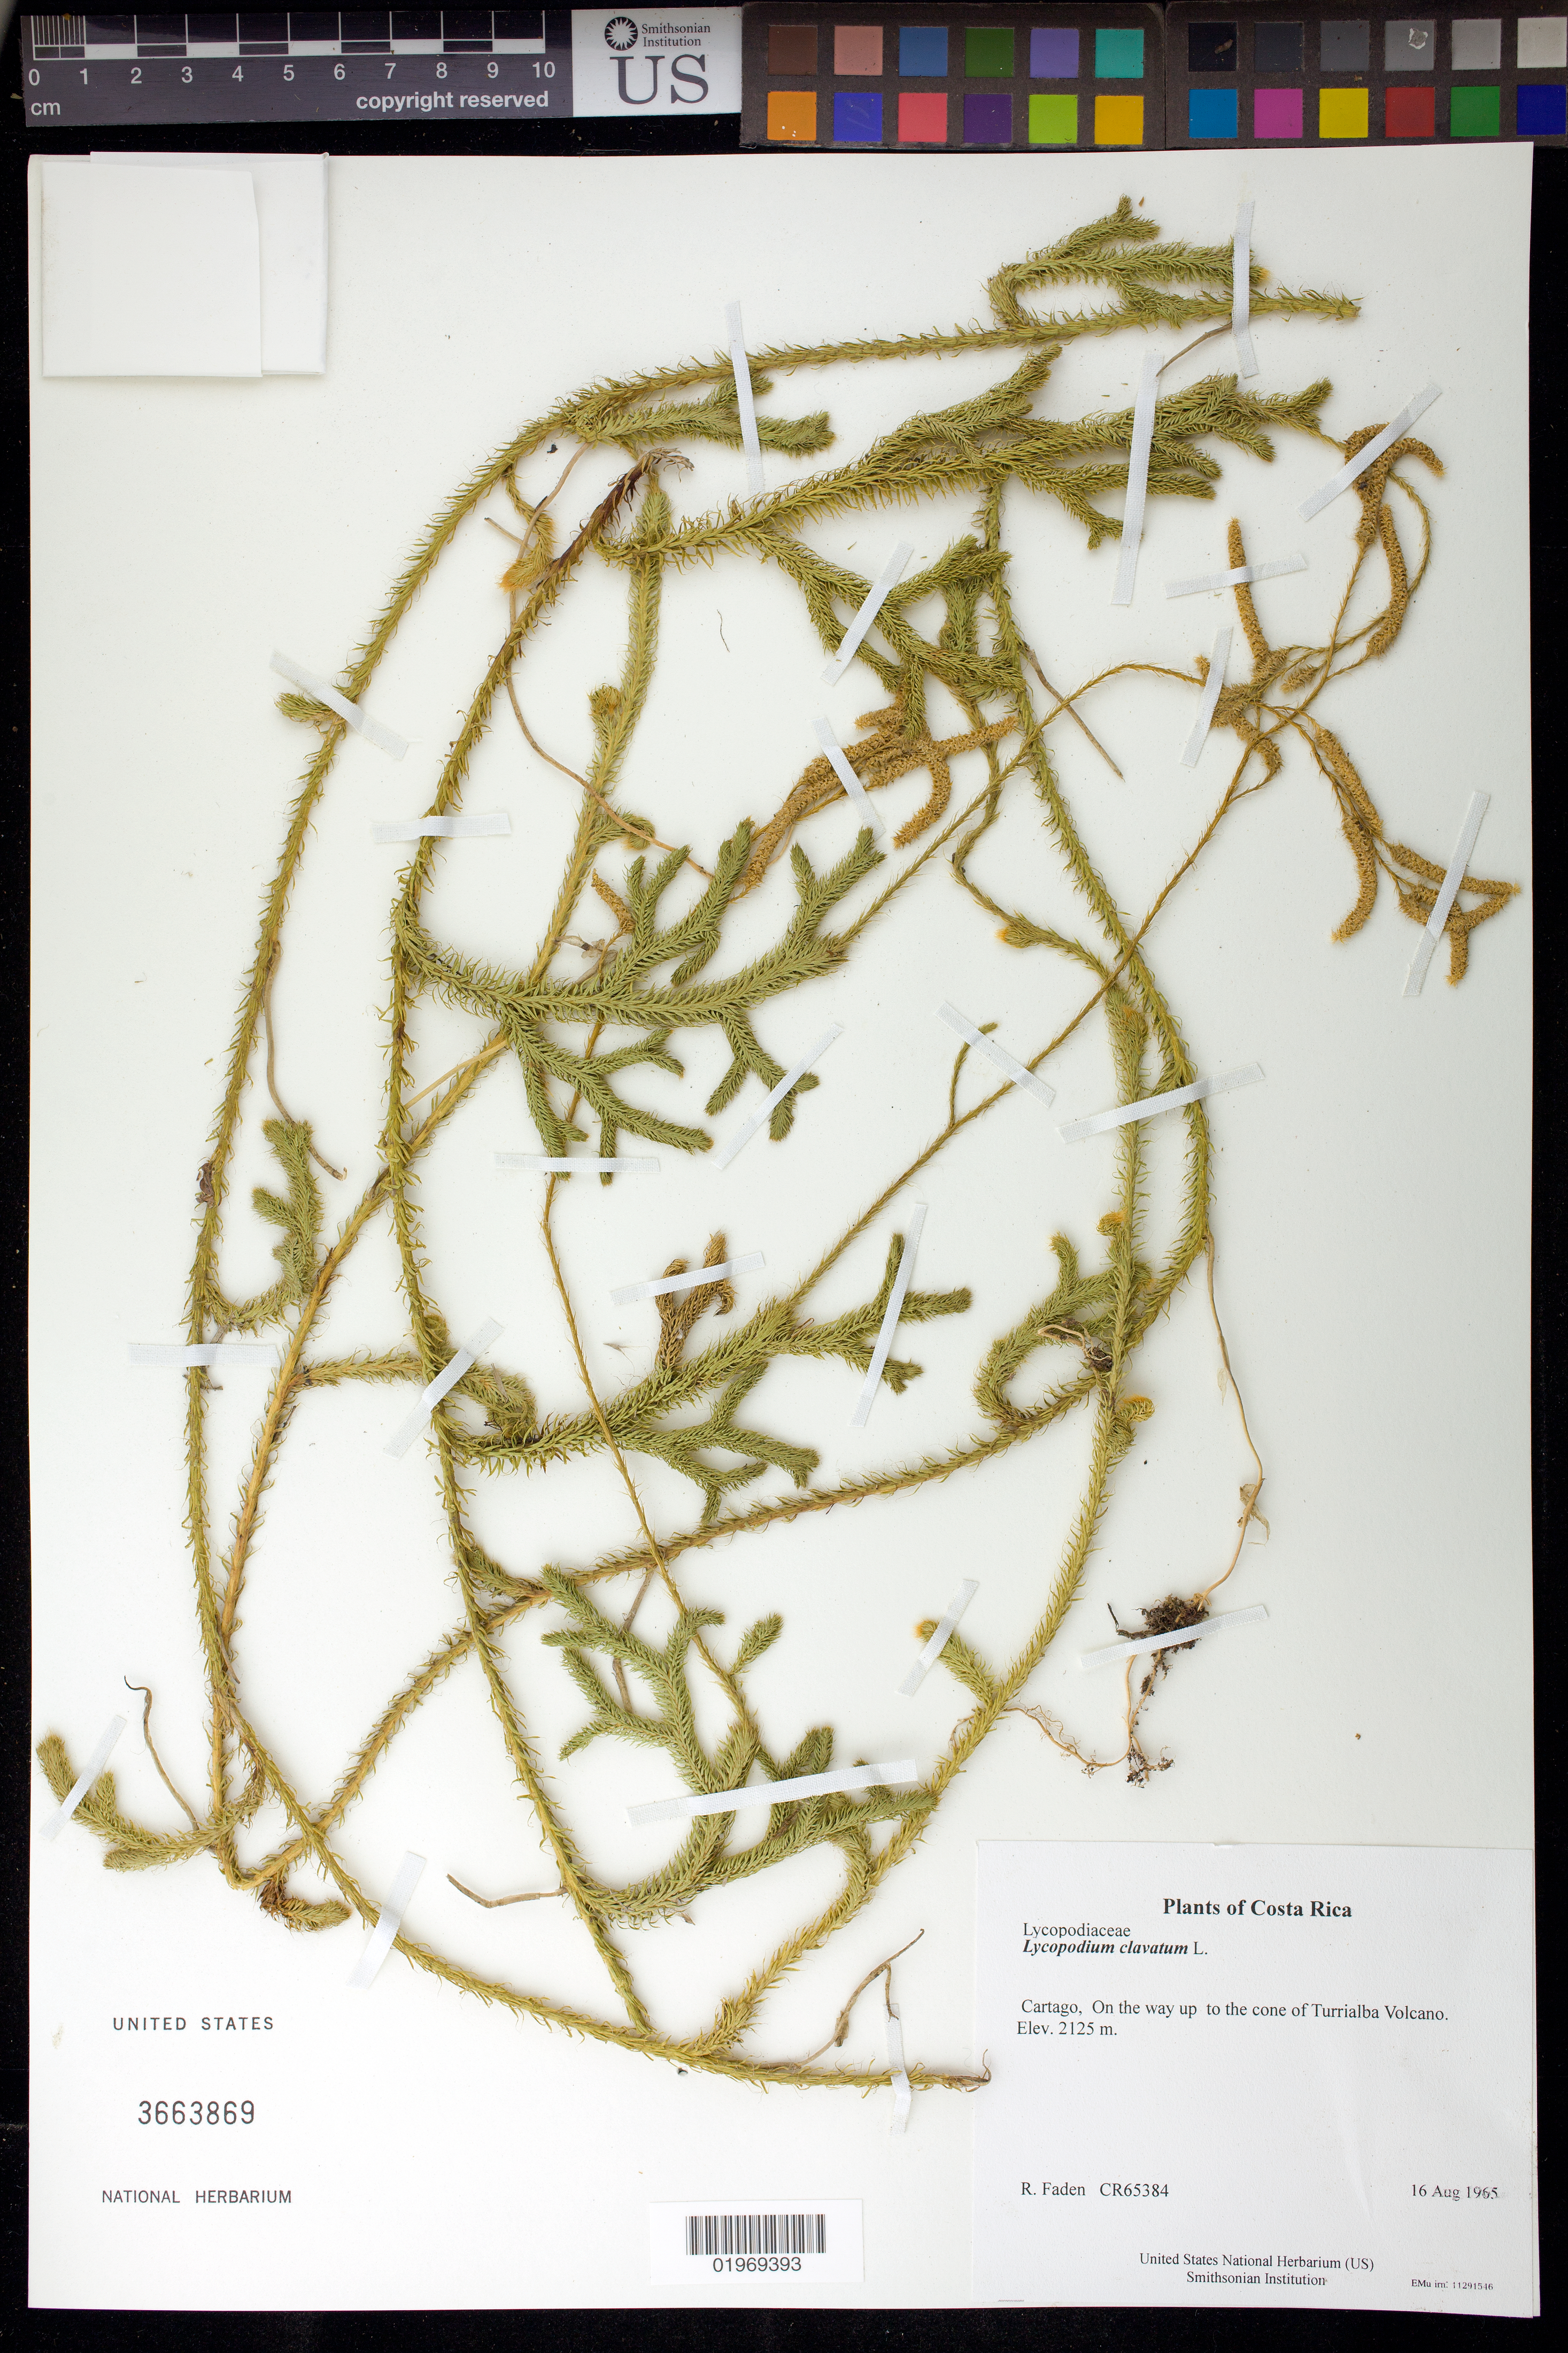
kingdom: Plantae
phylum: Tracheophyta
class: Lycopodiopsida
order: Lycopodiales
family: Lycopodiaceae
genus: Lycopodium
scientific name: Lycopodium clavatum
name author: L.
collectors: R. B. Faden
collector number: CR65384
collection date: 1965-08-16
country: Costa Rica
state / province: Cartago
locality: On the way up to the cone of Turrialba Volcano.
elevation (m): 2125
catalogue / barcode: US 3663869